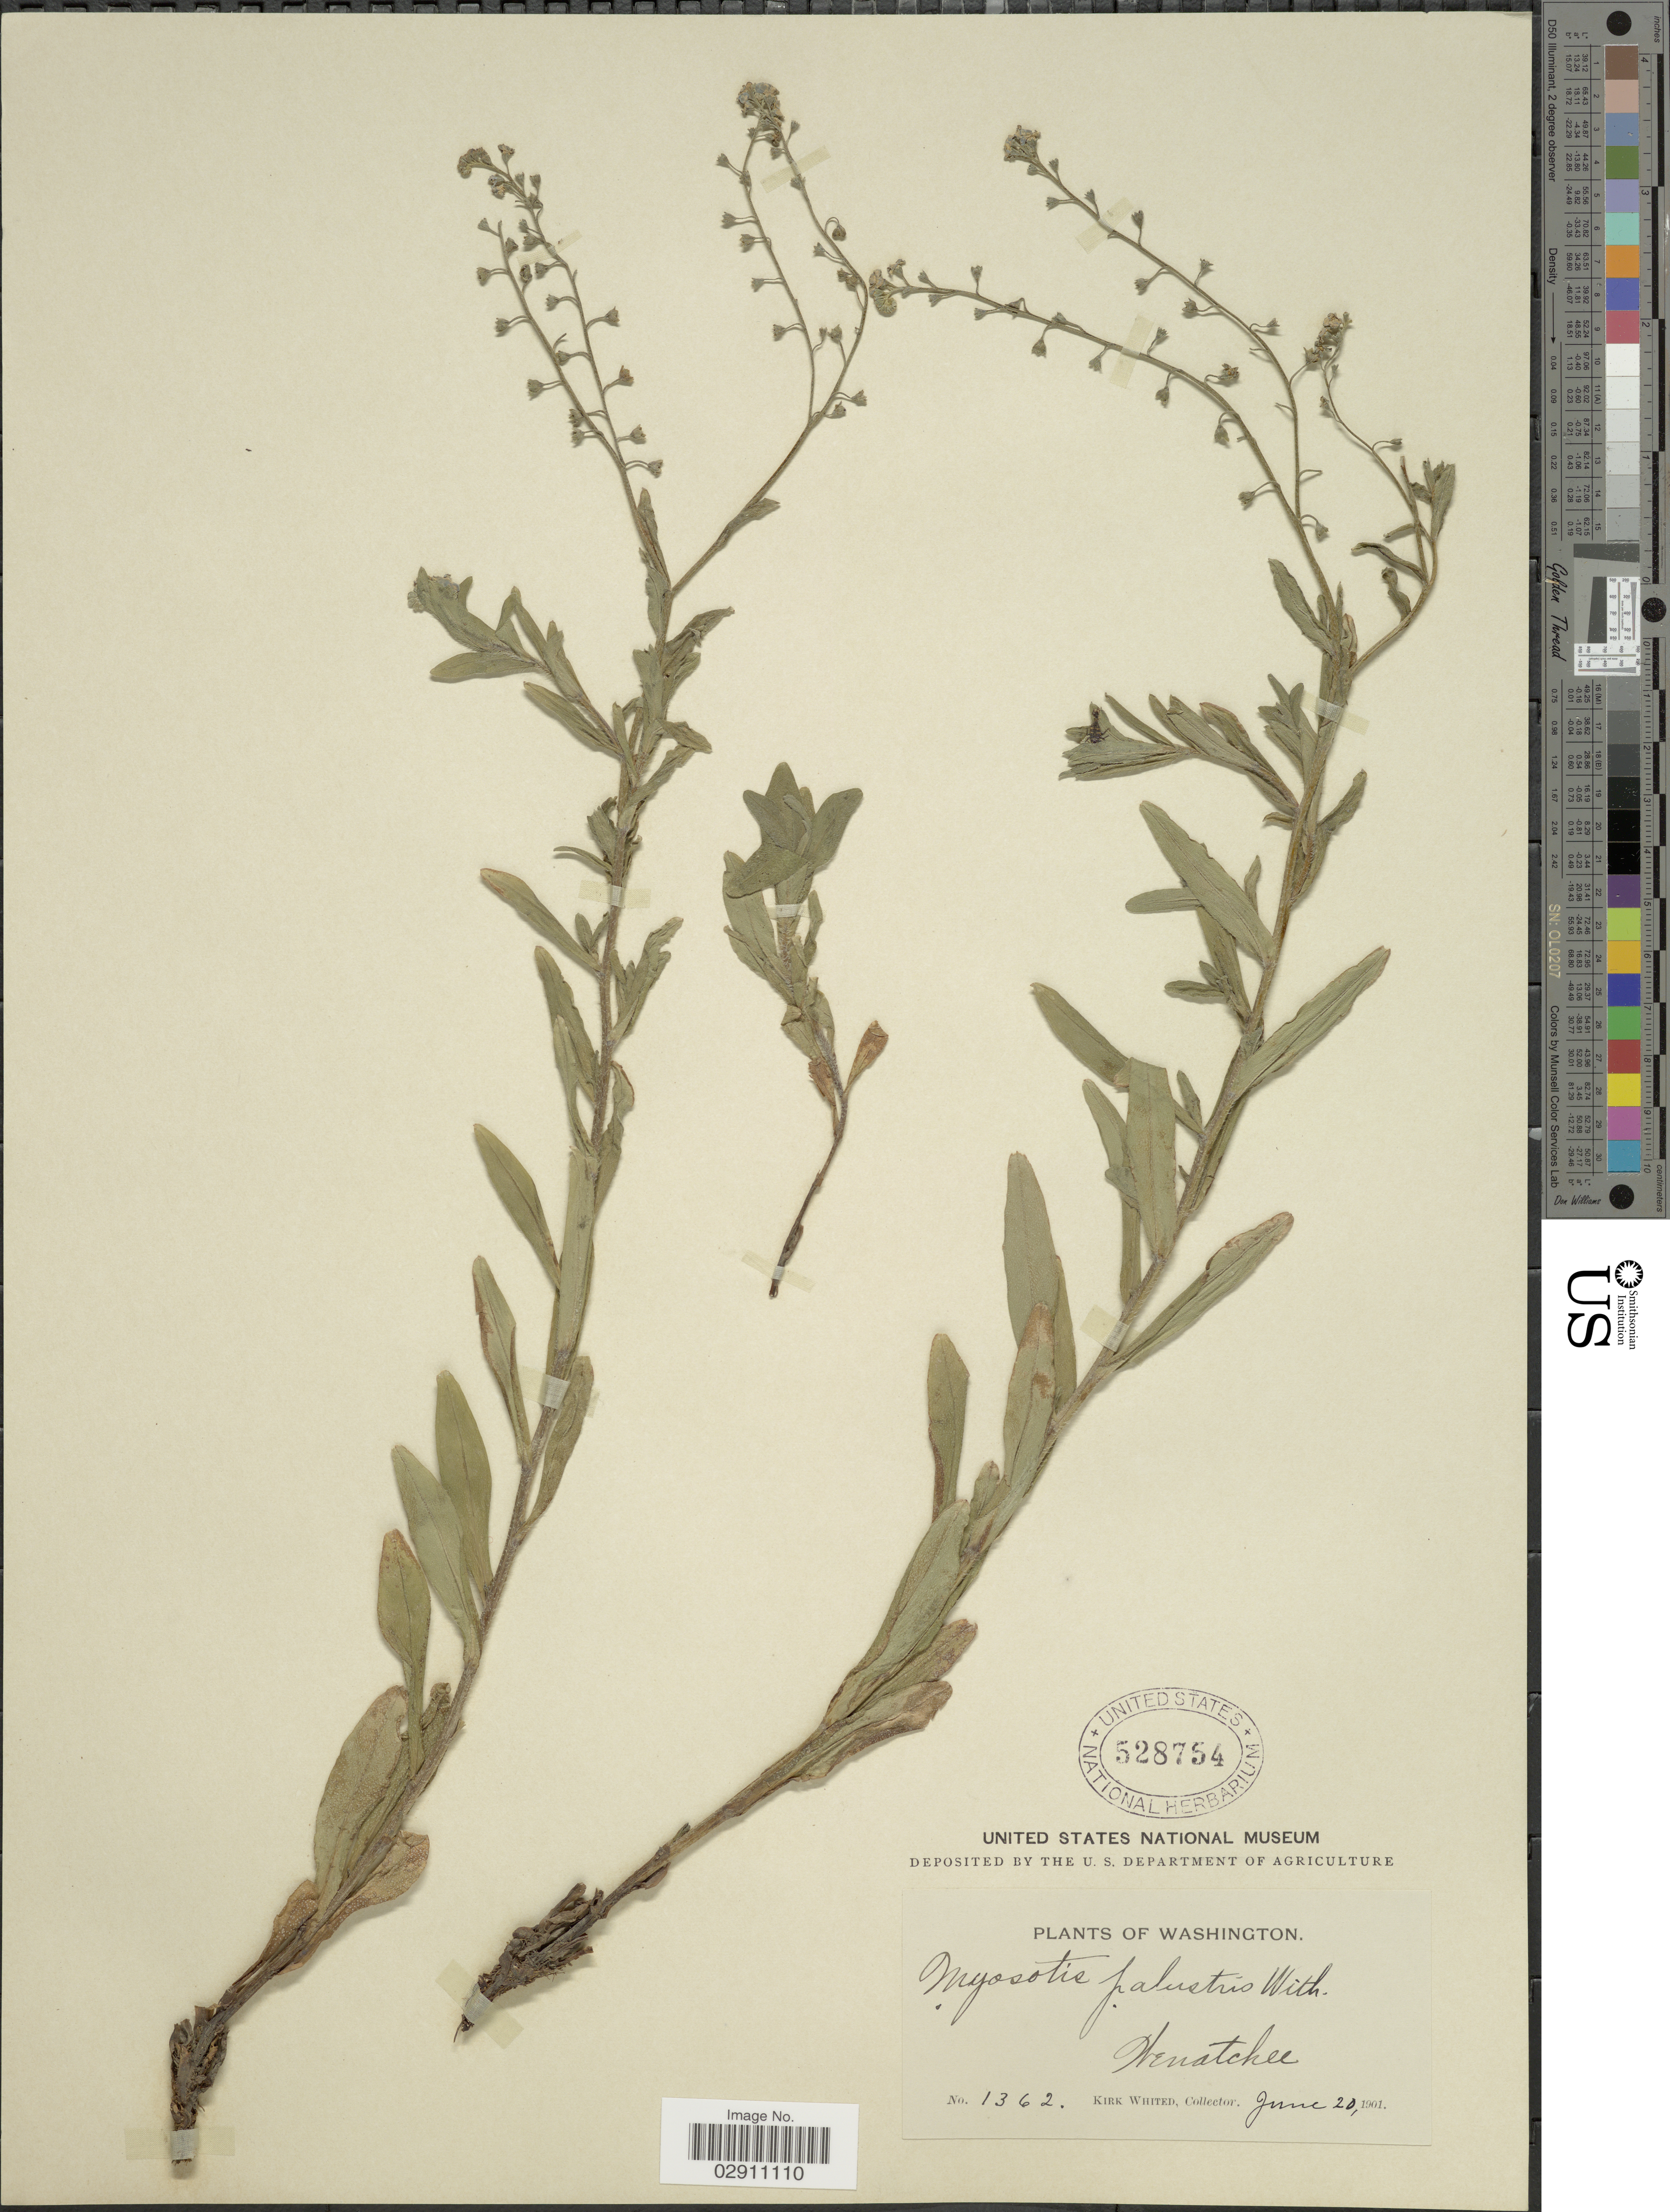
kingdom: Plantae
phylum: Tracheophyta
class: Magnoliopsida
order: Boraginales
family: Boraginaceae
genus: Myosotis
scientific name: Myosotis palustris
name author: L.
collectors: K. Whited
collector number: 1362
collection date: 1901-06-20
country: United States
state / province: Washington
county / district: Chelan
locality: Wenatchee.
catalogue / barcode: US 528754